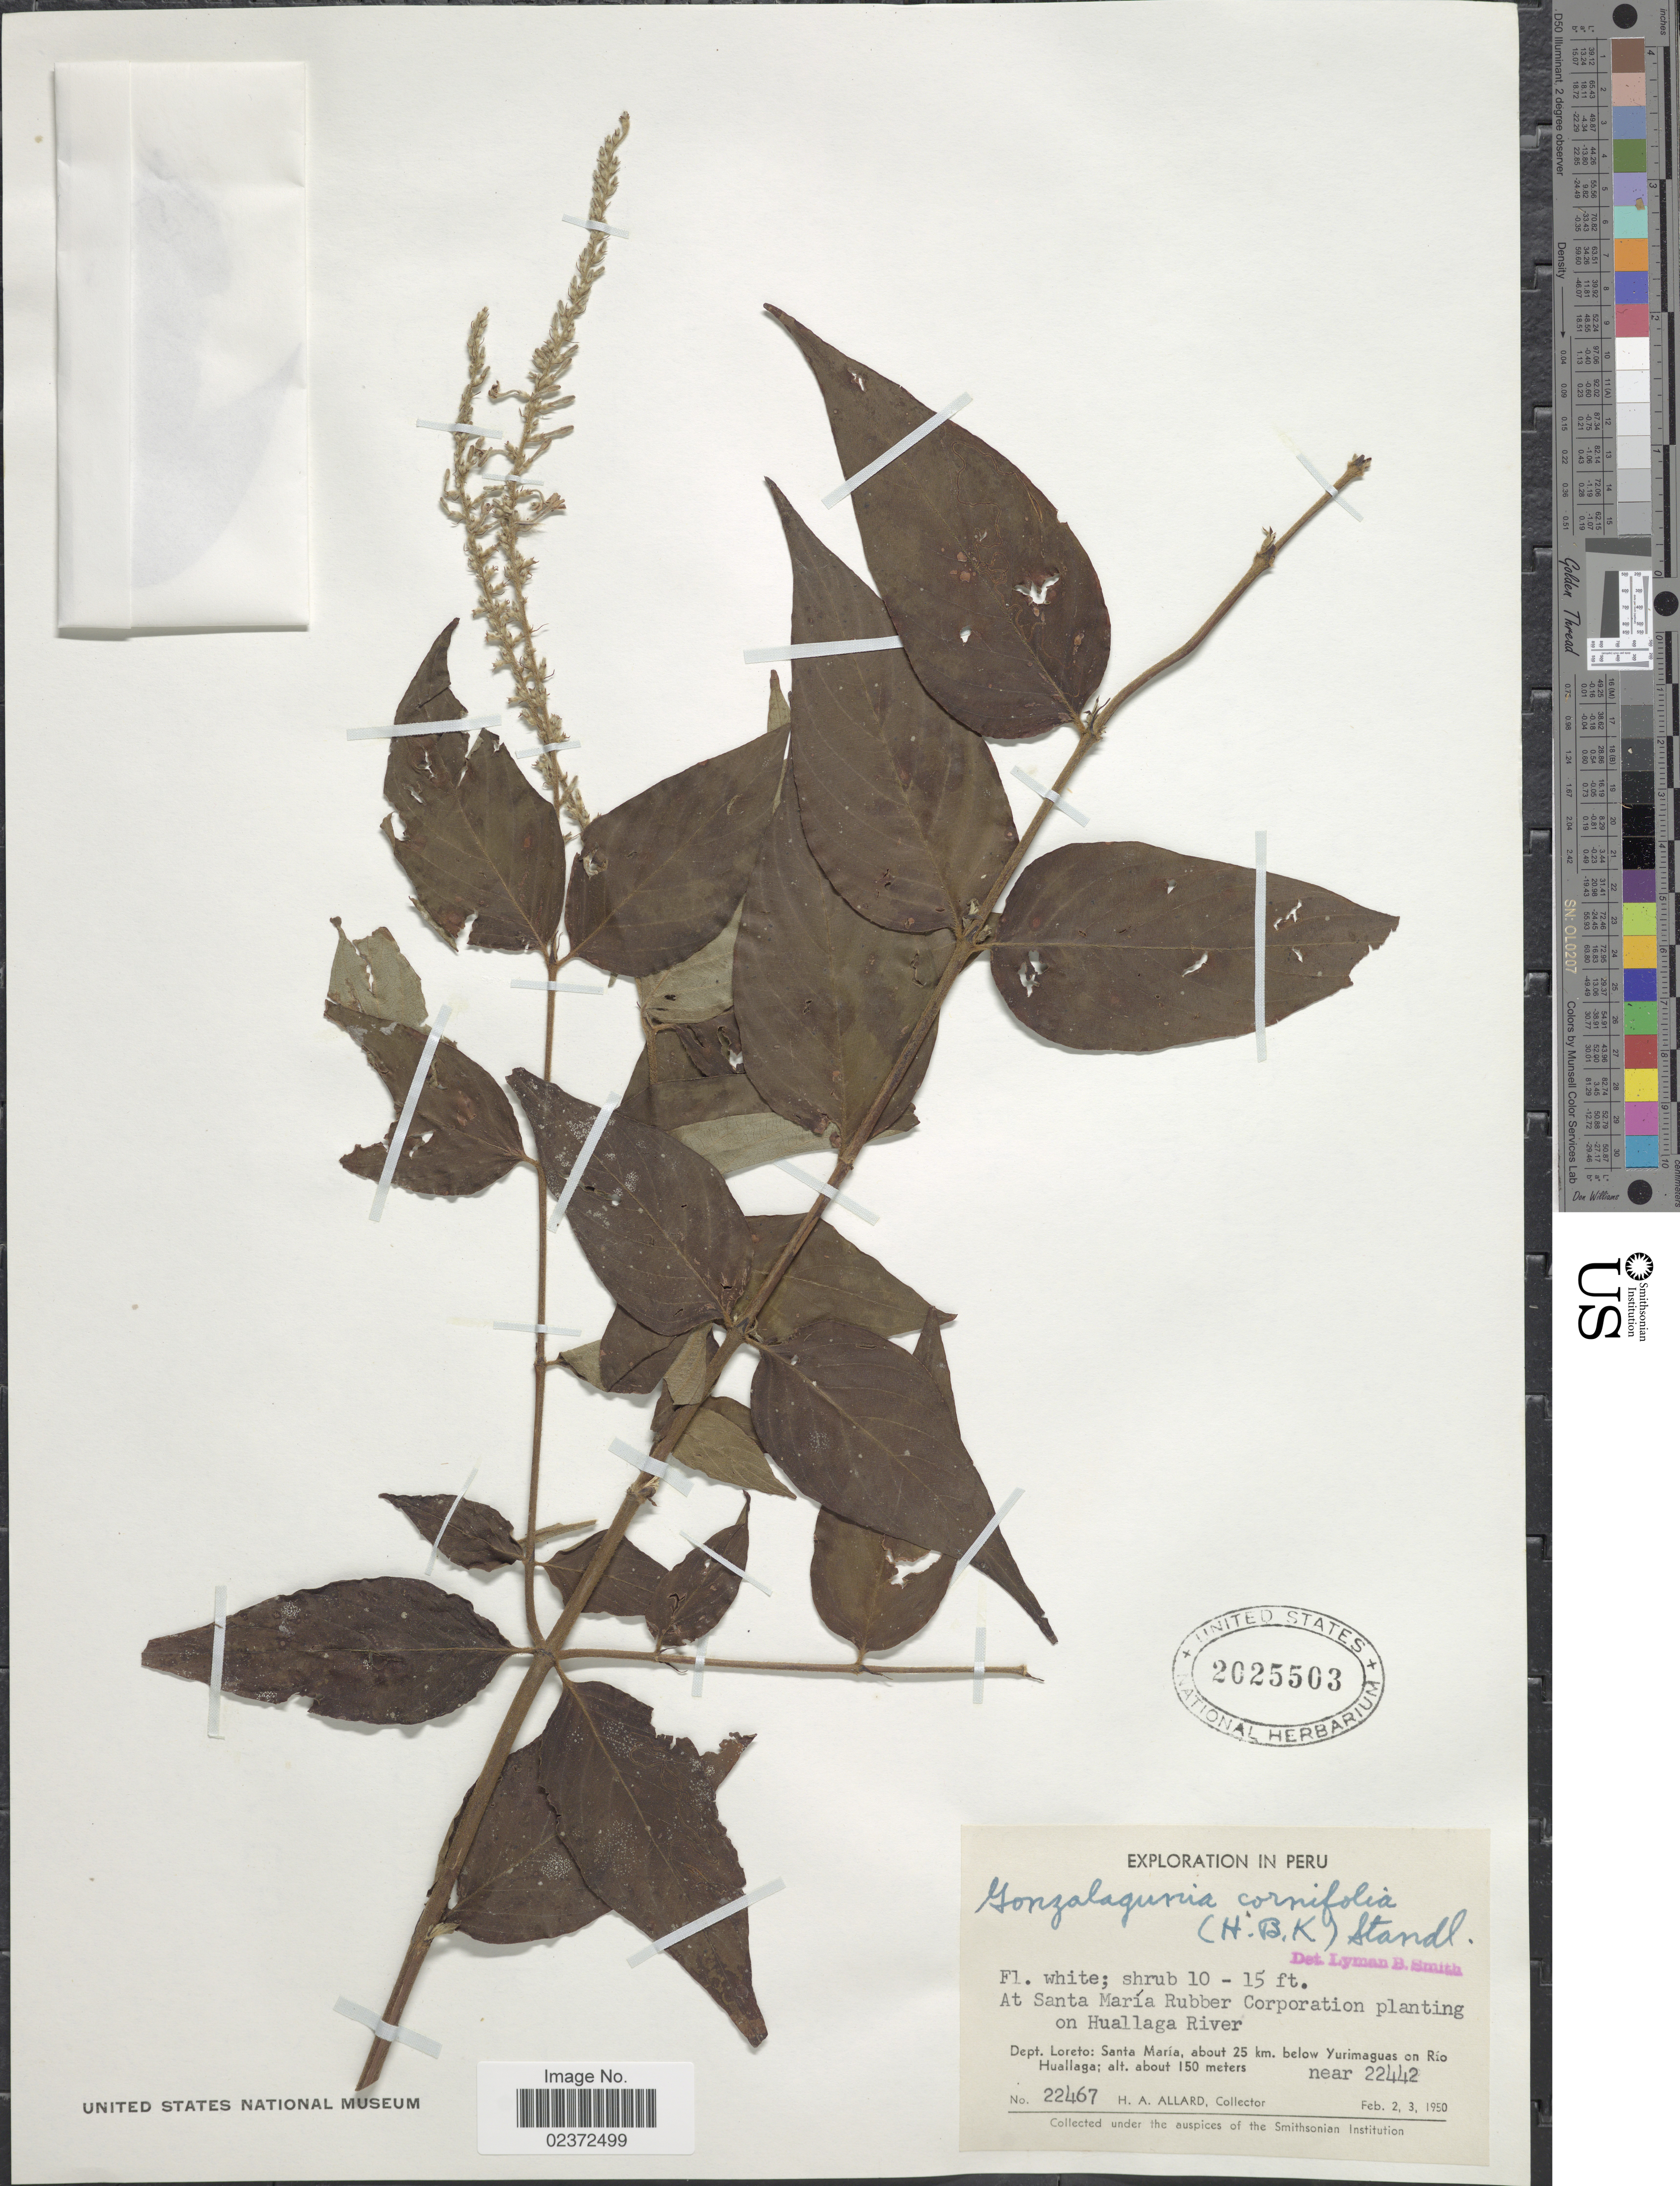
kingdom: Plantae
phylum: Tracheophyta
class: Magnoliopsida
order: Gentianales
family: Rubiaceae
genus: Gonzalagunia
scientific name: Gonzalagunia cornifolia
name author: (Kunth) Standl.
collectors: H. A. Allard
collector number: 22467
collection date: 1950-02-02/1950-02-03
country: Peru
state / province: Loreto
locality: At Santa María Rubber Corporation planting on Huallaga River, Dept. Loreto: Santa María, about 25 km below Yurimaguas on Río Huallaga, near 22442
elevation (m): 150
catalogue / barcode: US 2025503